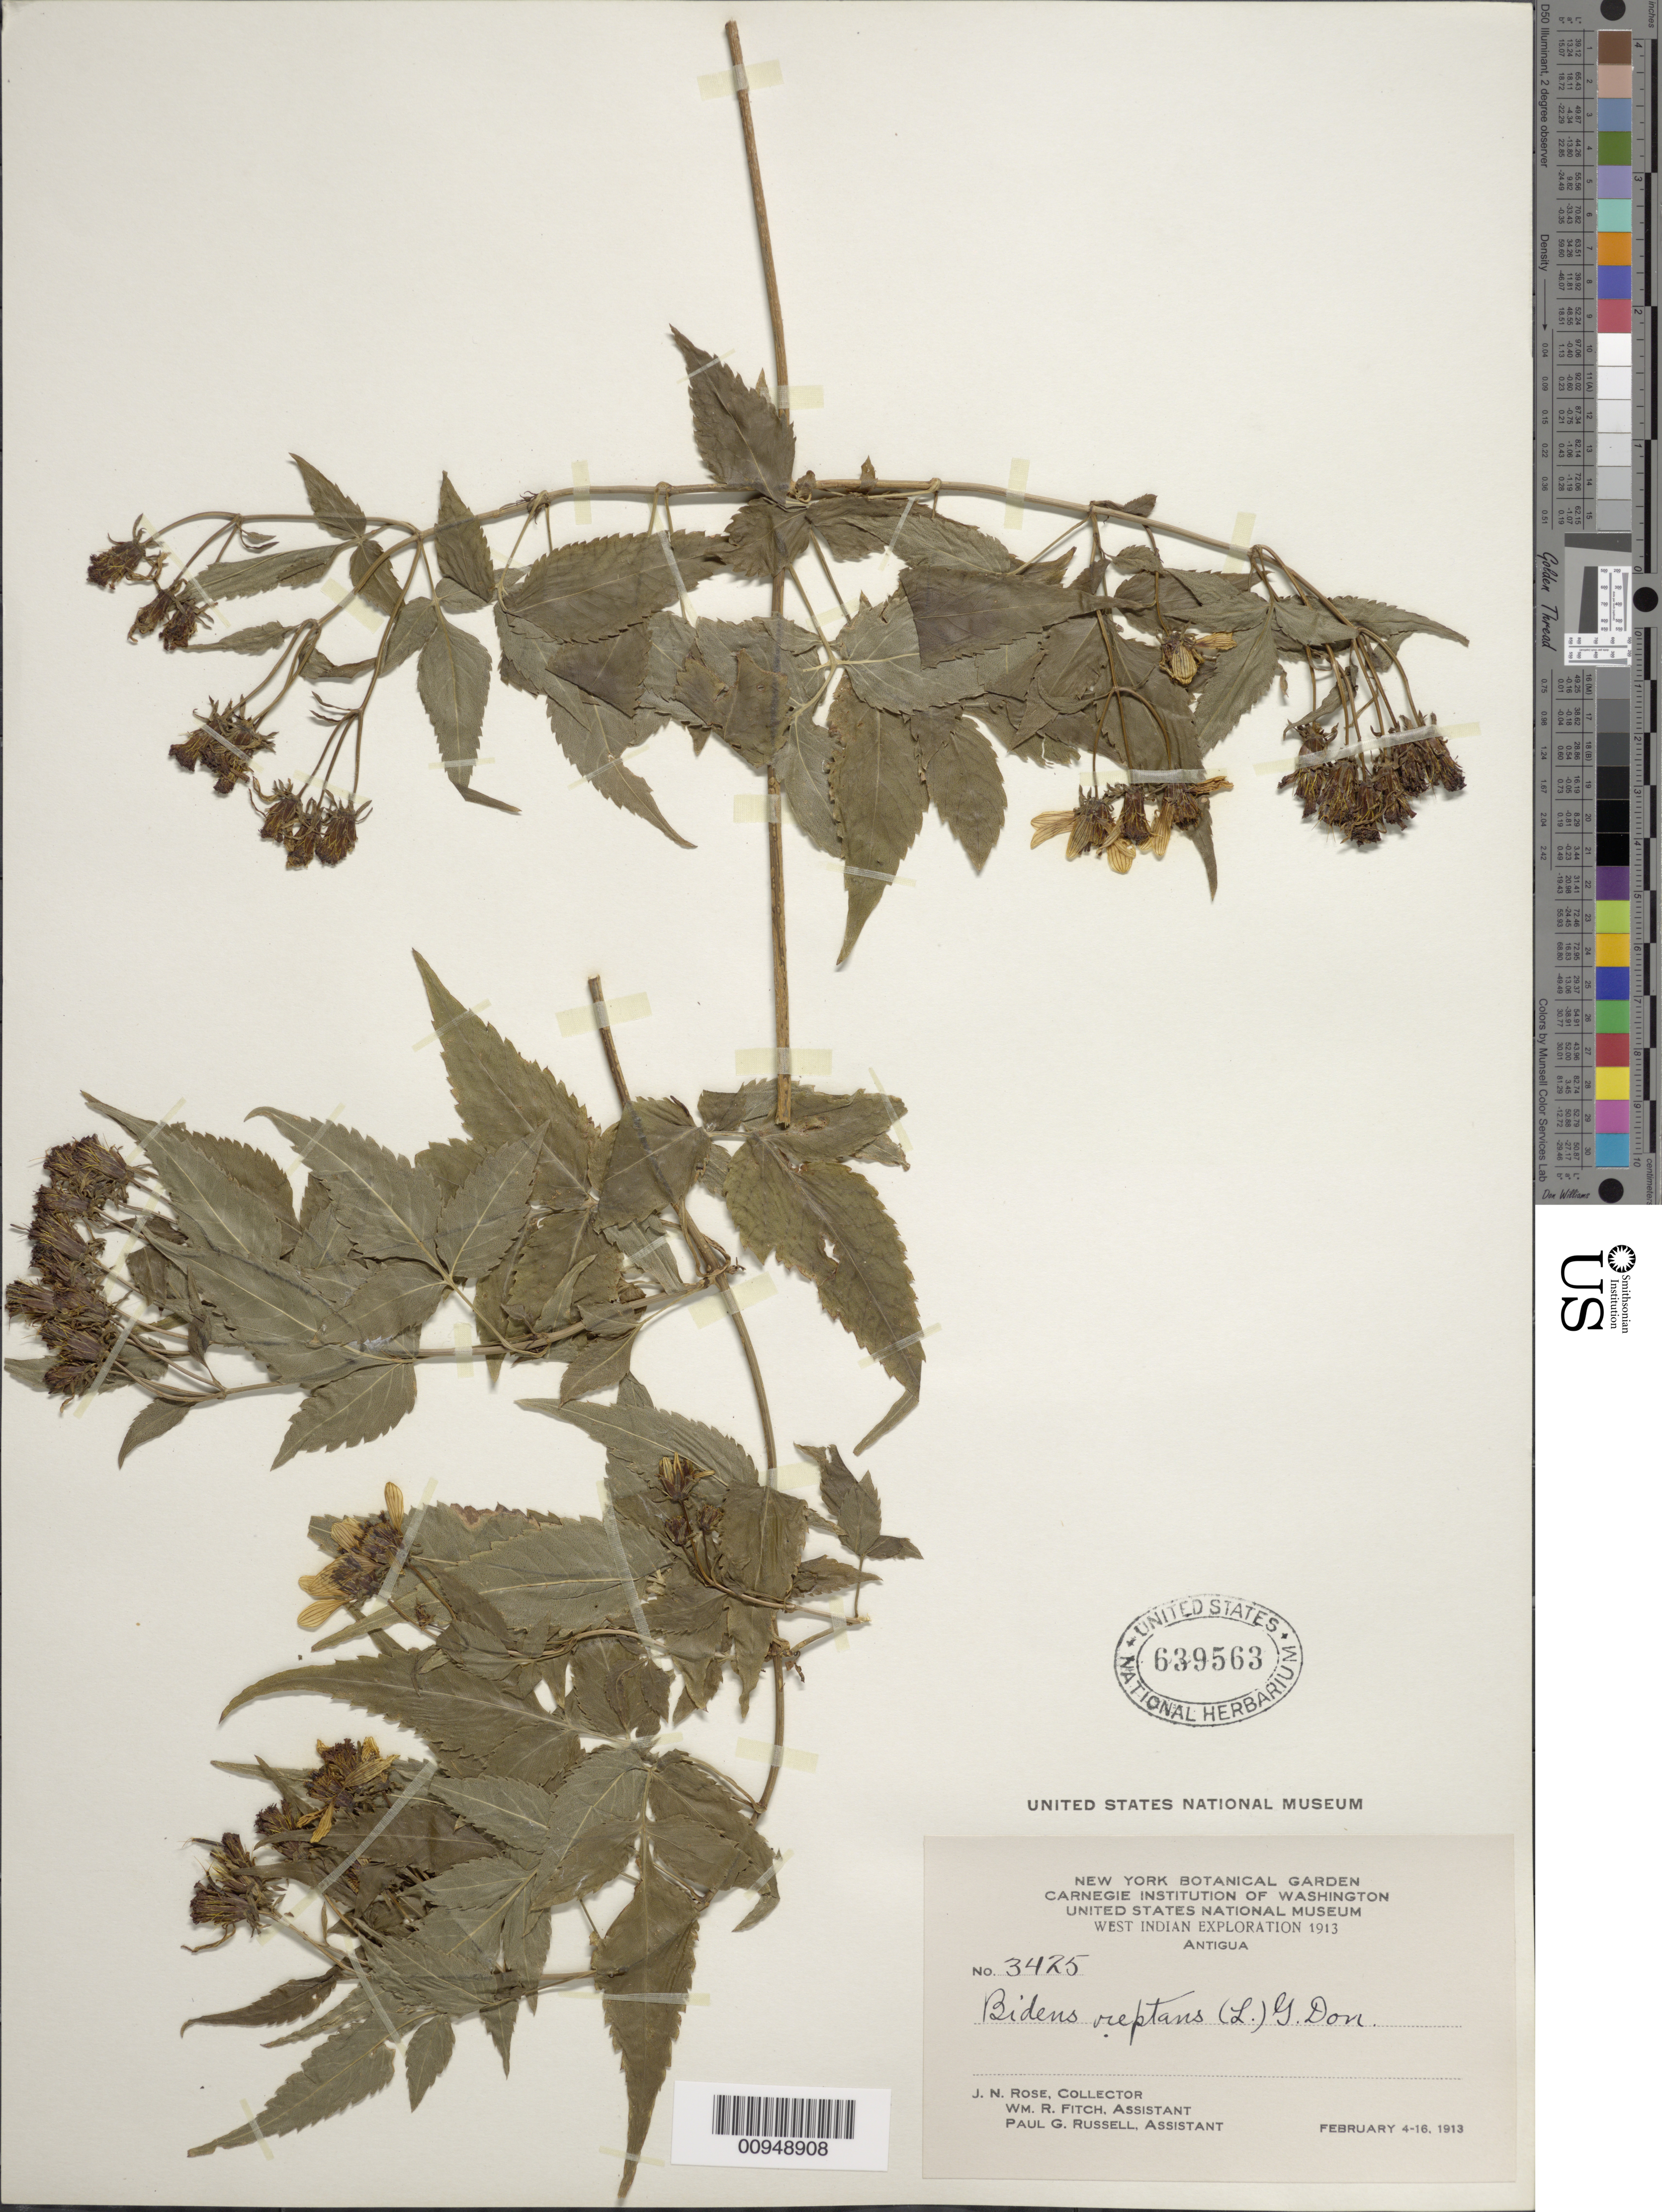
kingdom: Plantae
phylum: Tracheophyta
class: Magnoliopsida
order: Asterales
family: Asteraceae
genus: Bidens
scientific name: Bidens reptans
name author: (L.) G. Don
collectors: J. N. Rose, W. R. Fitch & P. G. Russell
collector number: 3425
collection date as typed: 04 Feb 1913 to 16 Feb 1913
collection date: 1913-02-04/1913-02-16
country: Antigua and Barbuda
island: Leeward Is.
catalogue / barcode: US 639563